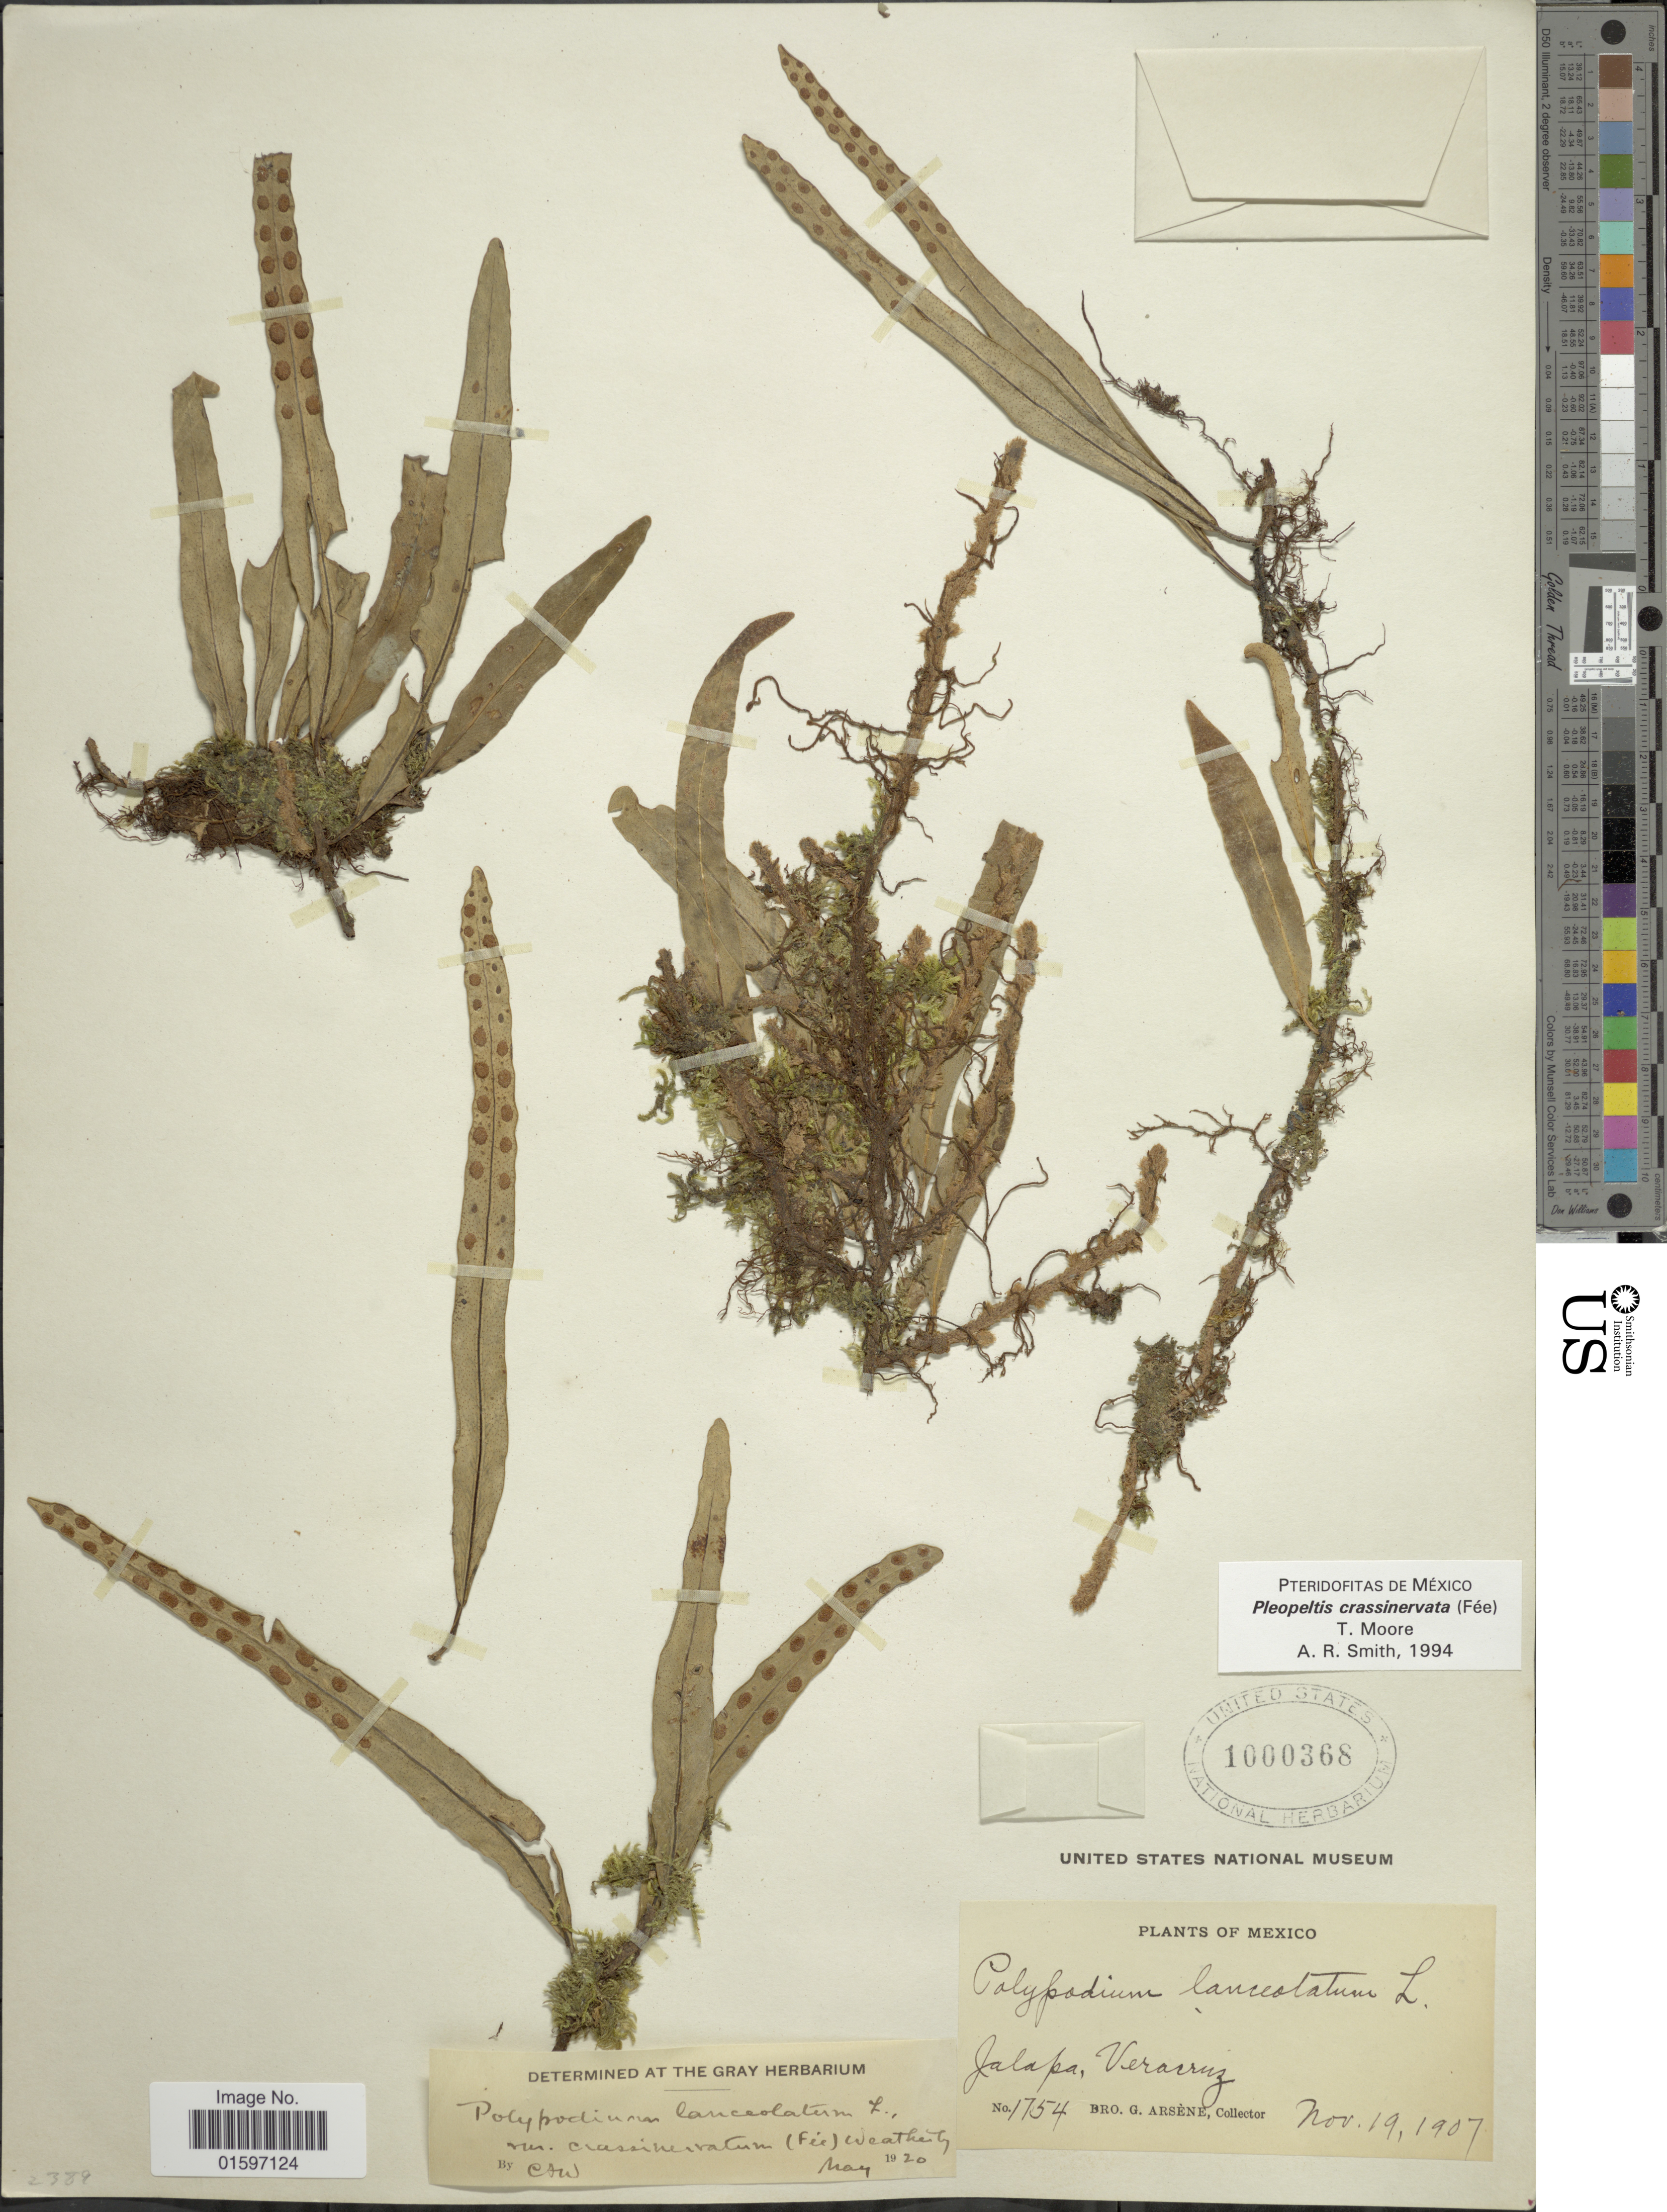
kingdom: Plantae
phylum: Tracheophyta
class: Polypodiopsida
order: Polypodiales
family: Polypodiaceae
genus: Pleopeltis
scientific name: Pleopeltis crassinervata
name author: (Fée) T. Moore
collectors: Bro. G. Arsène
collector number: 1754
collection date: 1907-11-19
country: Mexico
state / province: Veracruz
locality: Mexico, Jalapa, Veracruz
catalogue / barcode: US 1000368